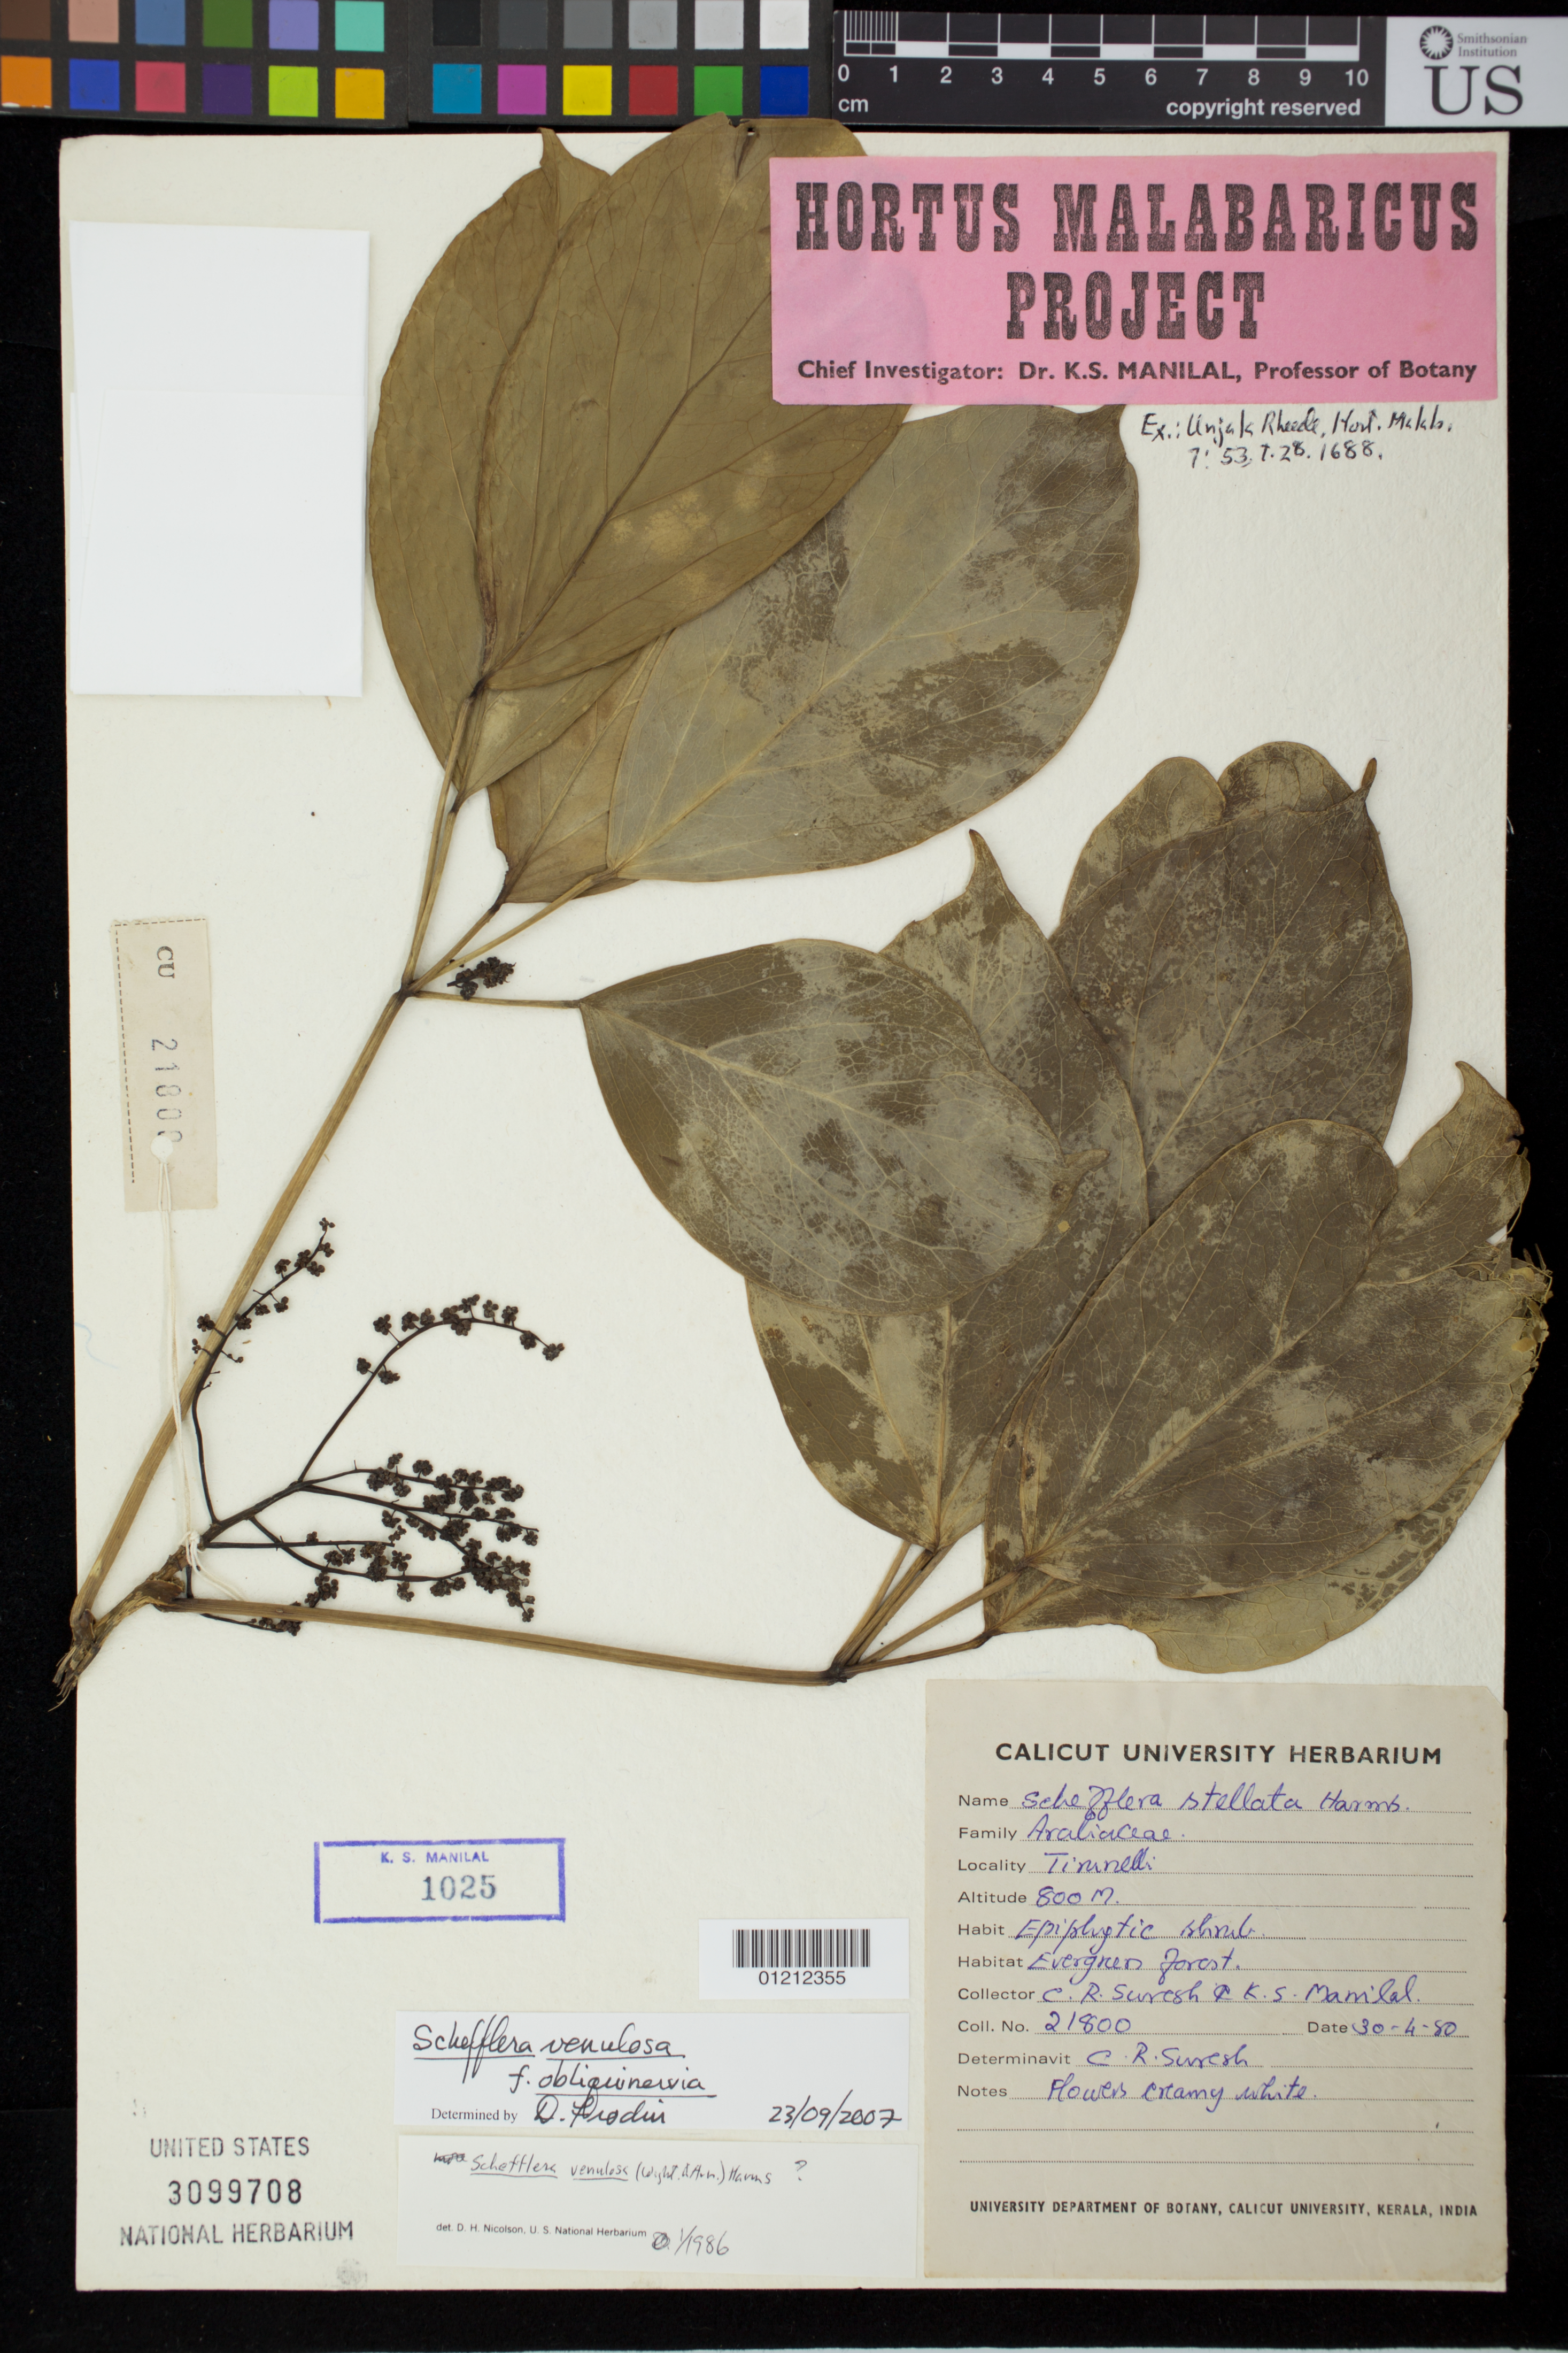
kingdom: Plantae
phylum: Tracheophyta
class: Magnoliopsida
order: Apiales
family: Araliaceae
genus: Schefflera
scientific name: Schefflera vidaliana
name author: C.B. Shang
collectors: C. Suresh & K. Mamilal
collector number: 21800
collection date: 1980-04-30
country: India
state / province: Kerala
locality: Thirunelli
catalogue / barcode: US 3099708